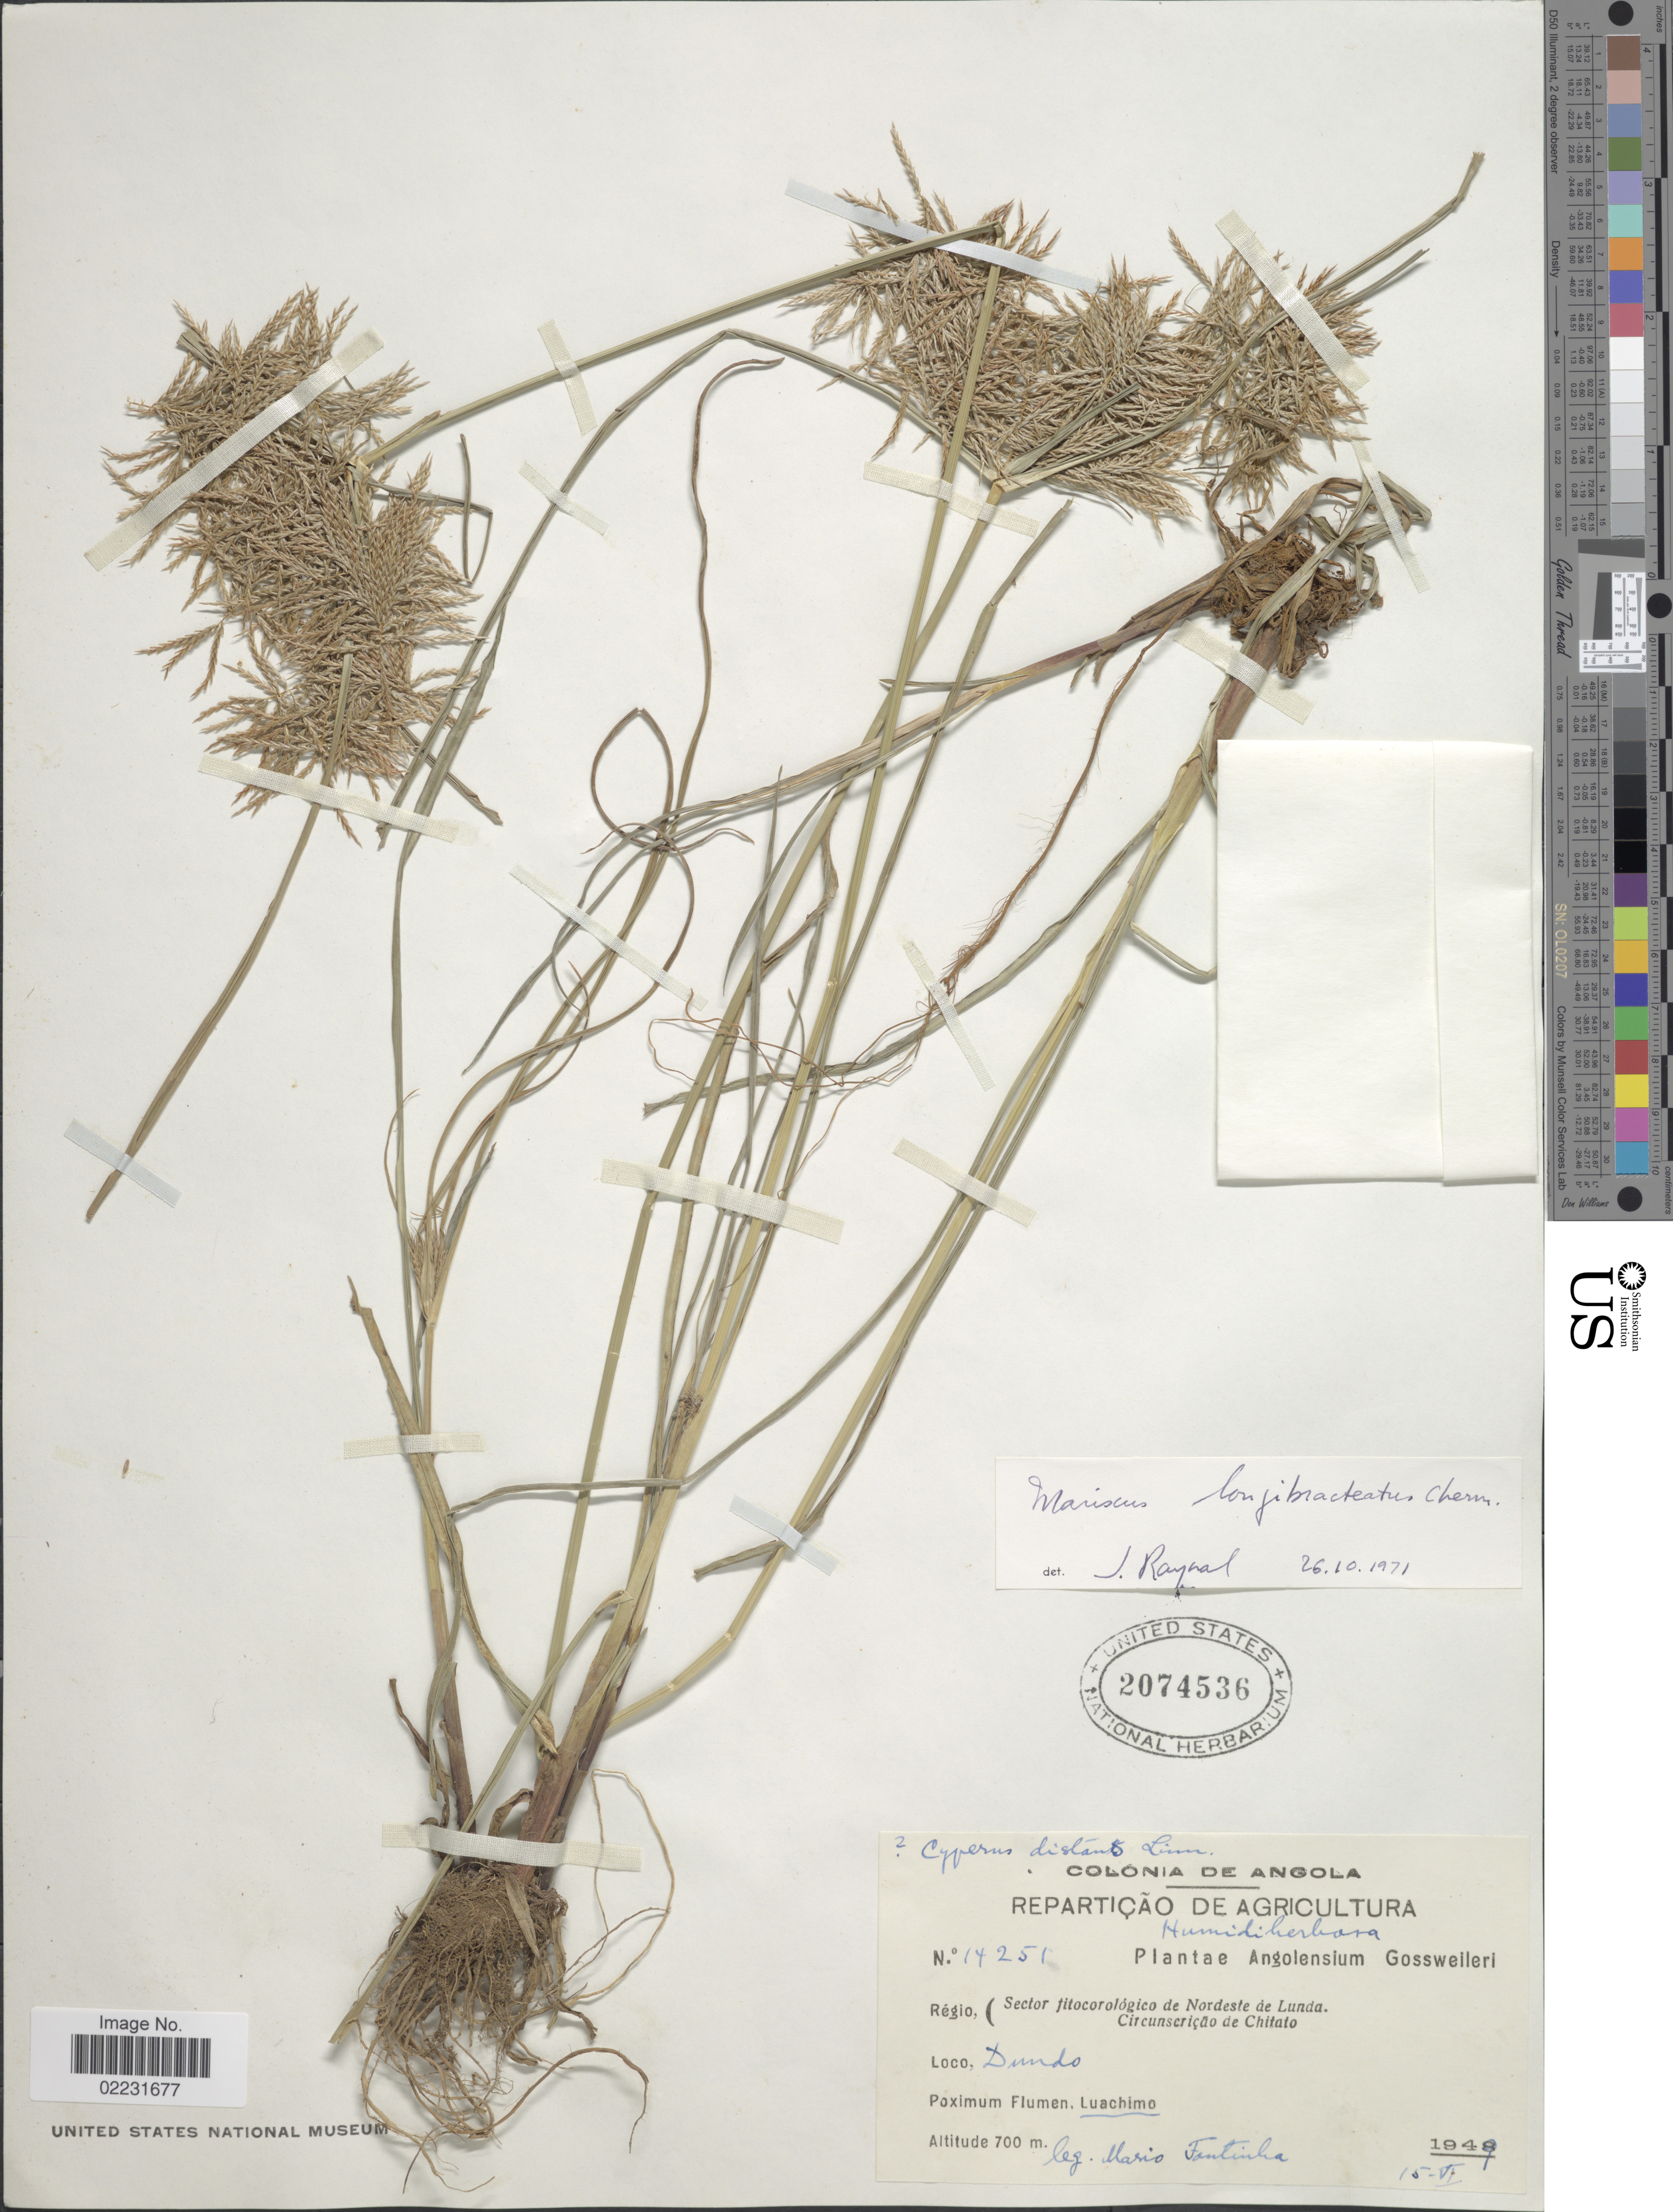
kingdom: Plantae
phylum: Tracheophyta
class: Liliopsida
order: Poales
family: Cyperaceae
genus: Cyperus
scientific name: Cyperus distans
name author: L. f.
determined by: Strong, Mark T., (BOT), Smithsonian Institution - National Museum of Natural History (UNITED STATES)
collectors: M. Fontinha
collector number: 14251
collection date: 1947-06-15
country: Angola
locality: Colonia de Angola, Sector fitocorologico de Nordeste de Lunda, Circunscricae de Chitado, Dundo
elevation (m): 700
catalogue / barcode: US 2074536